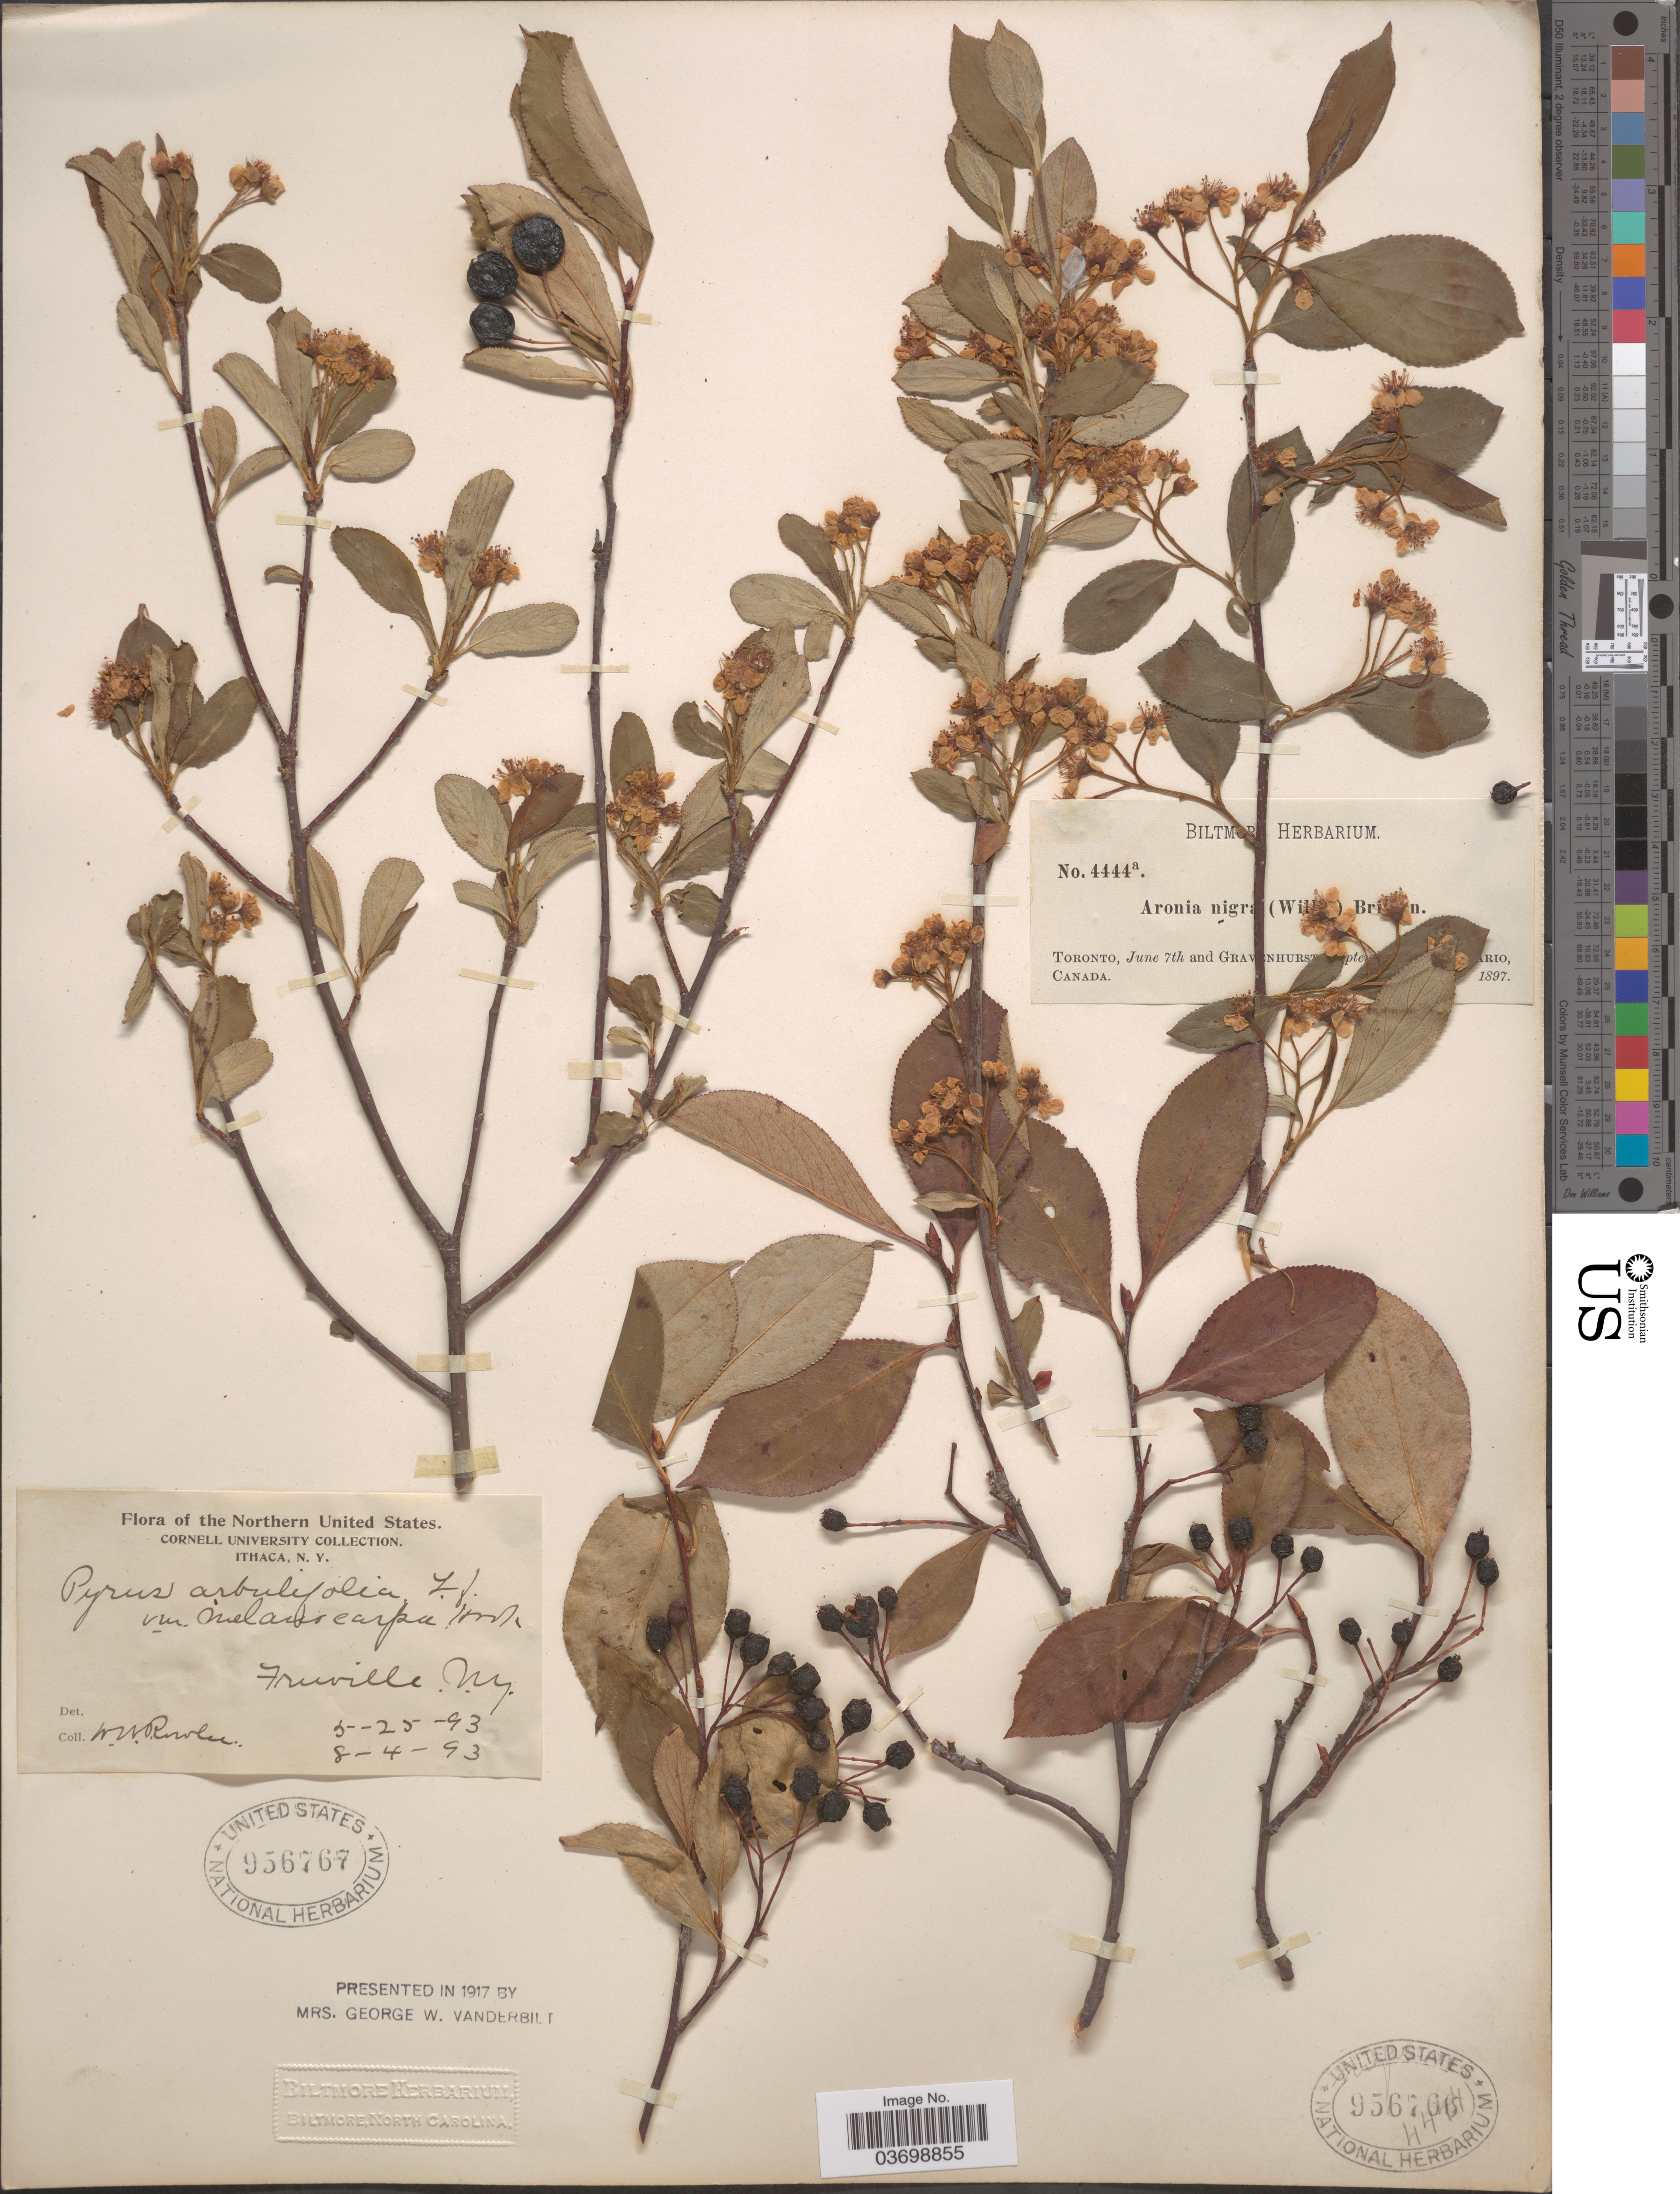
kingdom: Plantae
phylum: Tracheophyta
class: Magnoliopsida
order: Rosales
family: Rosaceae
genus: Aronia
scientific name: Aronia melanocarpa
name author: (Michx.) Elliott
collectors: ex herb. Biltmore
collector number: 4444a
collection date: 1897-06-07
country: Canada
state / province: Ontario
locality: Toronto, and Gravenhurst, [illegible text].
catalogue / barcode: US 956766